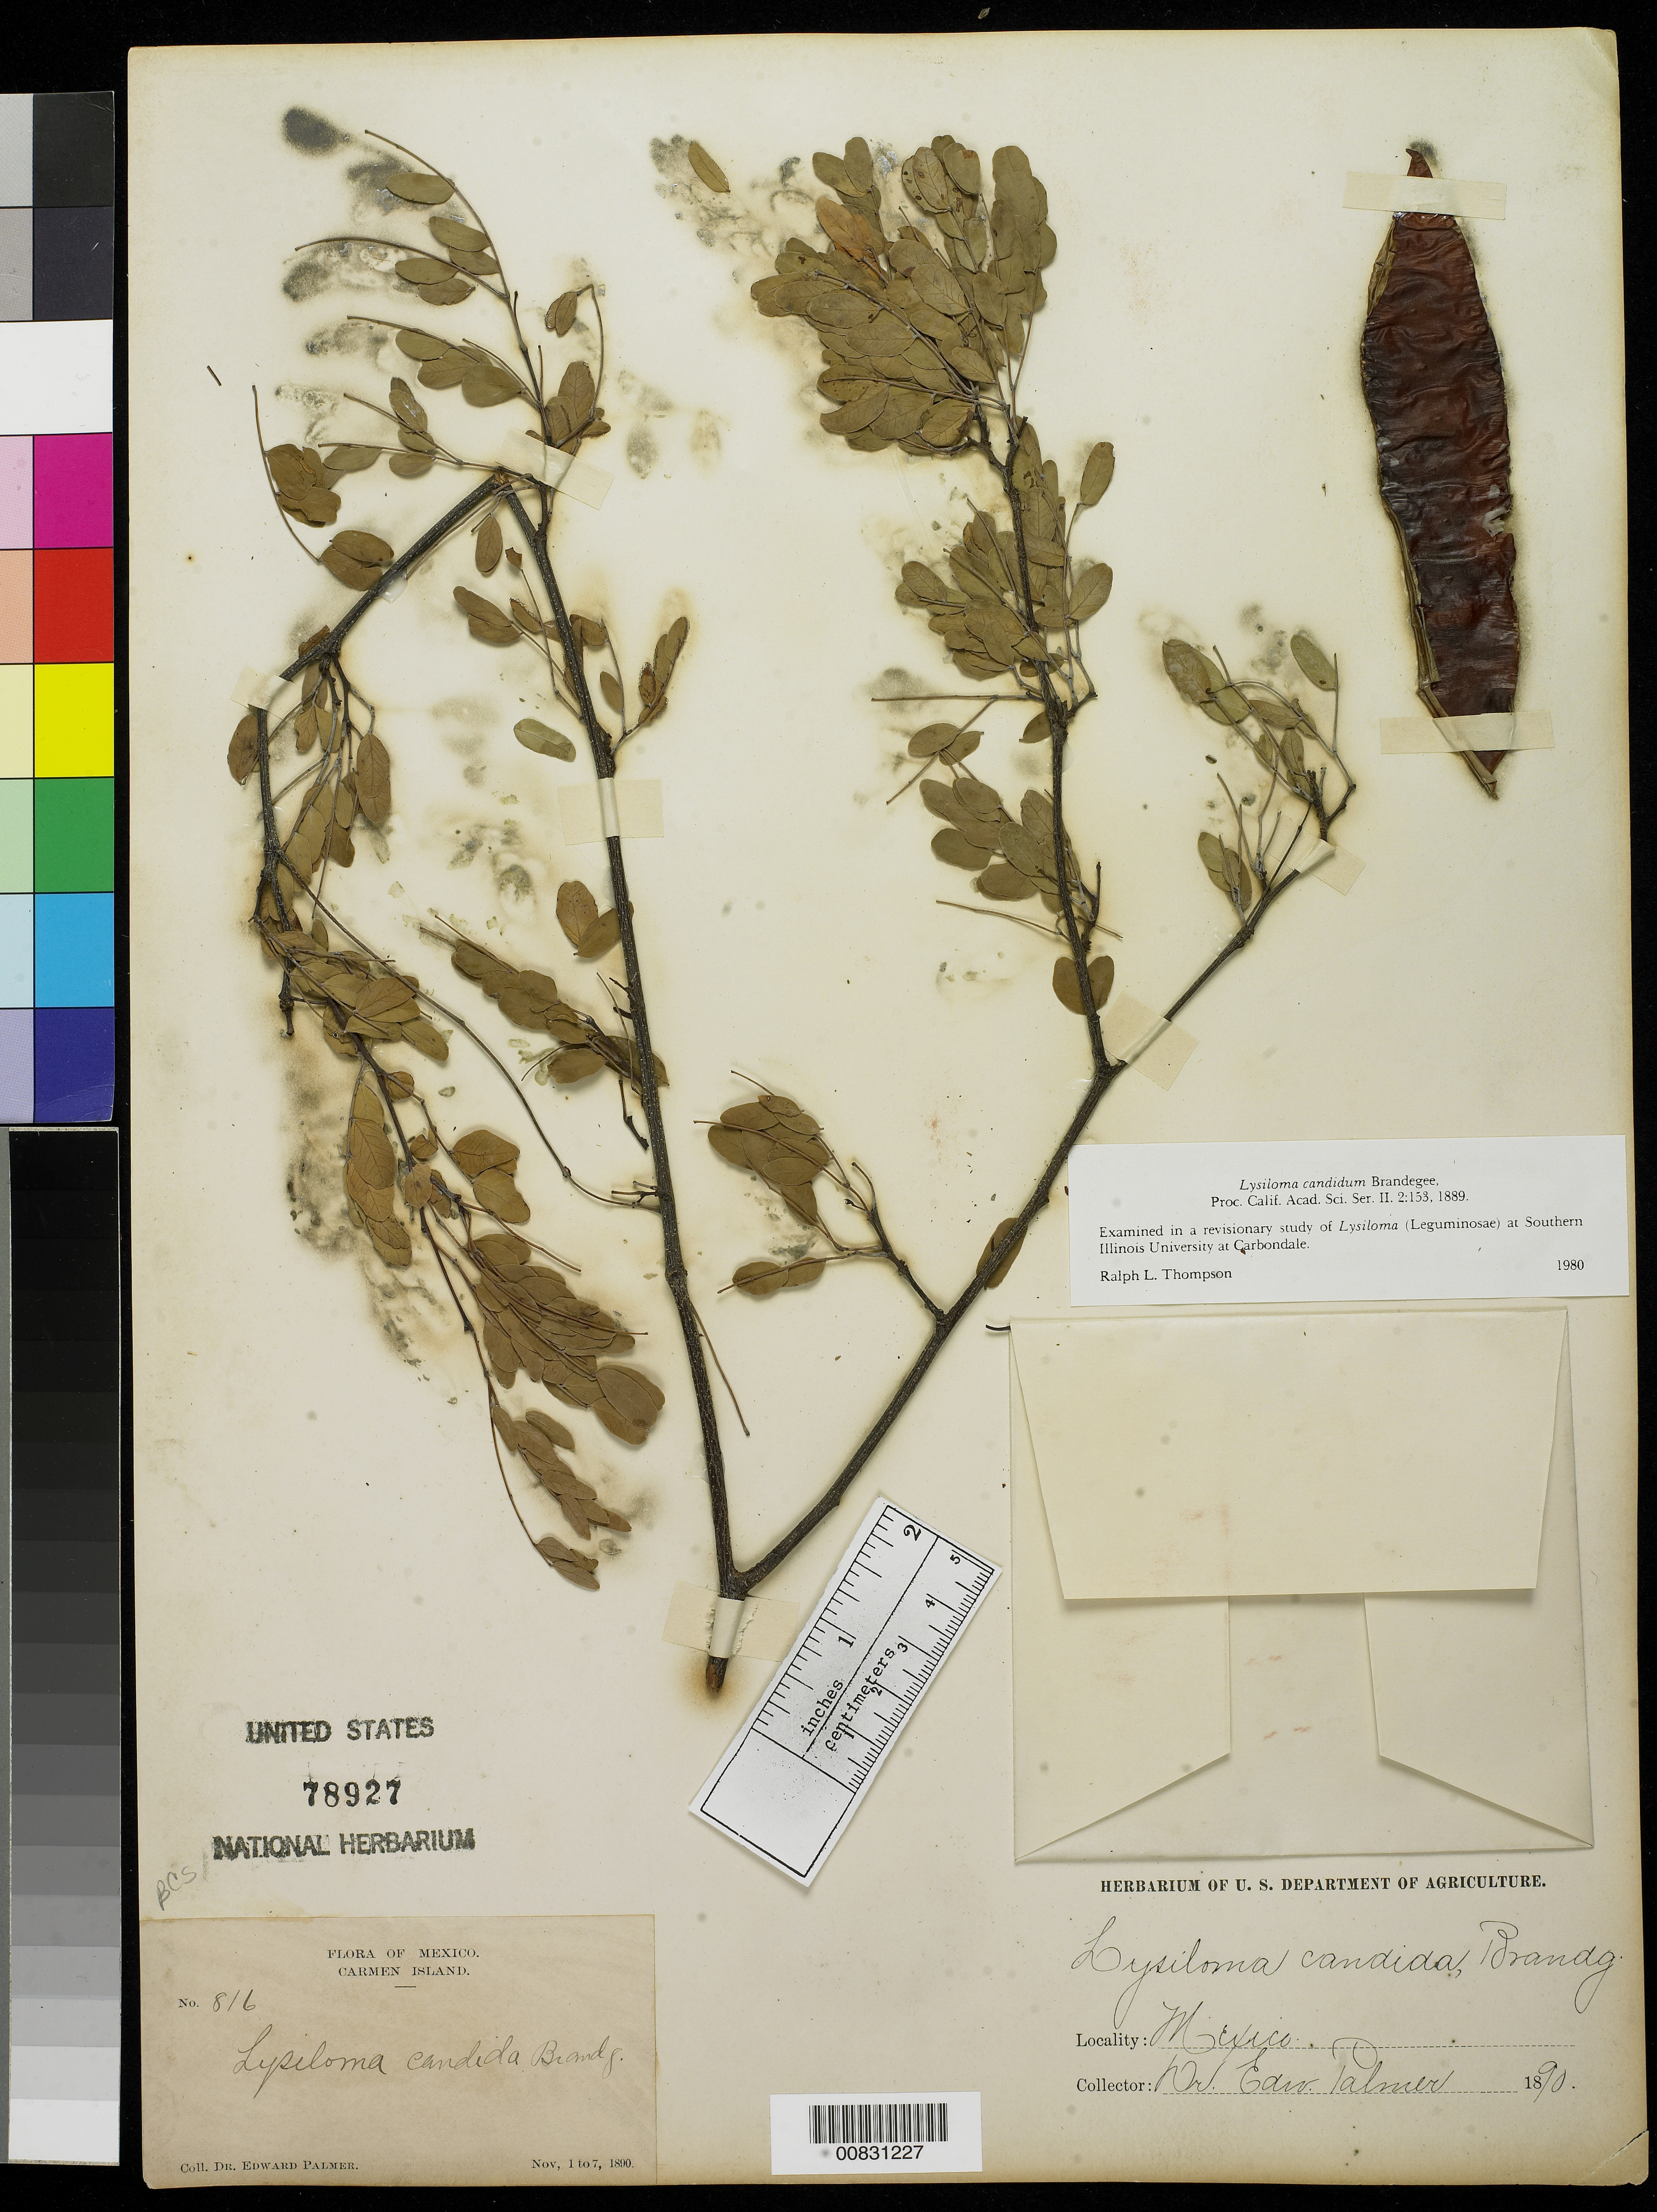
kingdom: Plantae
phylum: Tracheophyta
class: Magnoliopsida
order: Fabales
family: Fabaceae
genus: Lysiloma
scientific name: Lysiloma candidum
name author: Brandegee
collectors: E. Palmer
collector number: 816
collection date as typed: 01 Nov 1890 to 07 Nov 1890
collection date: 1890-11-01/1890-11-07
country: Mexico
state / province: Baja California Sur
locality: Carmen Island, Baja California Sur.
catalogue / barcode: US 78927